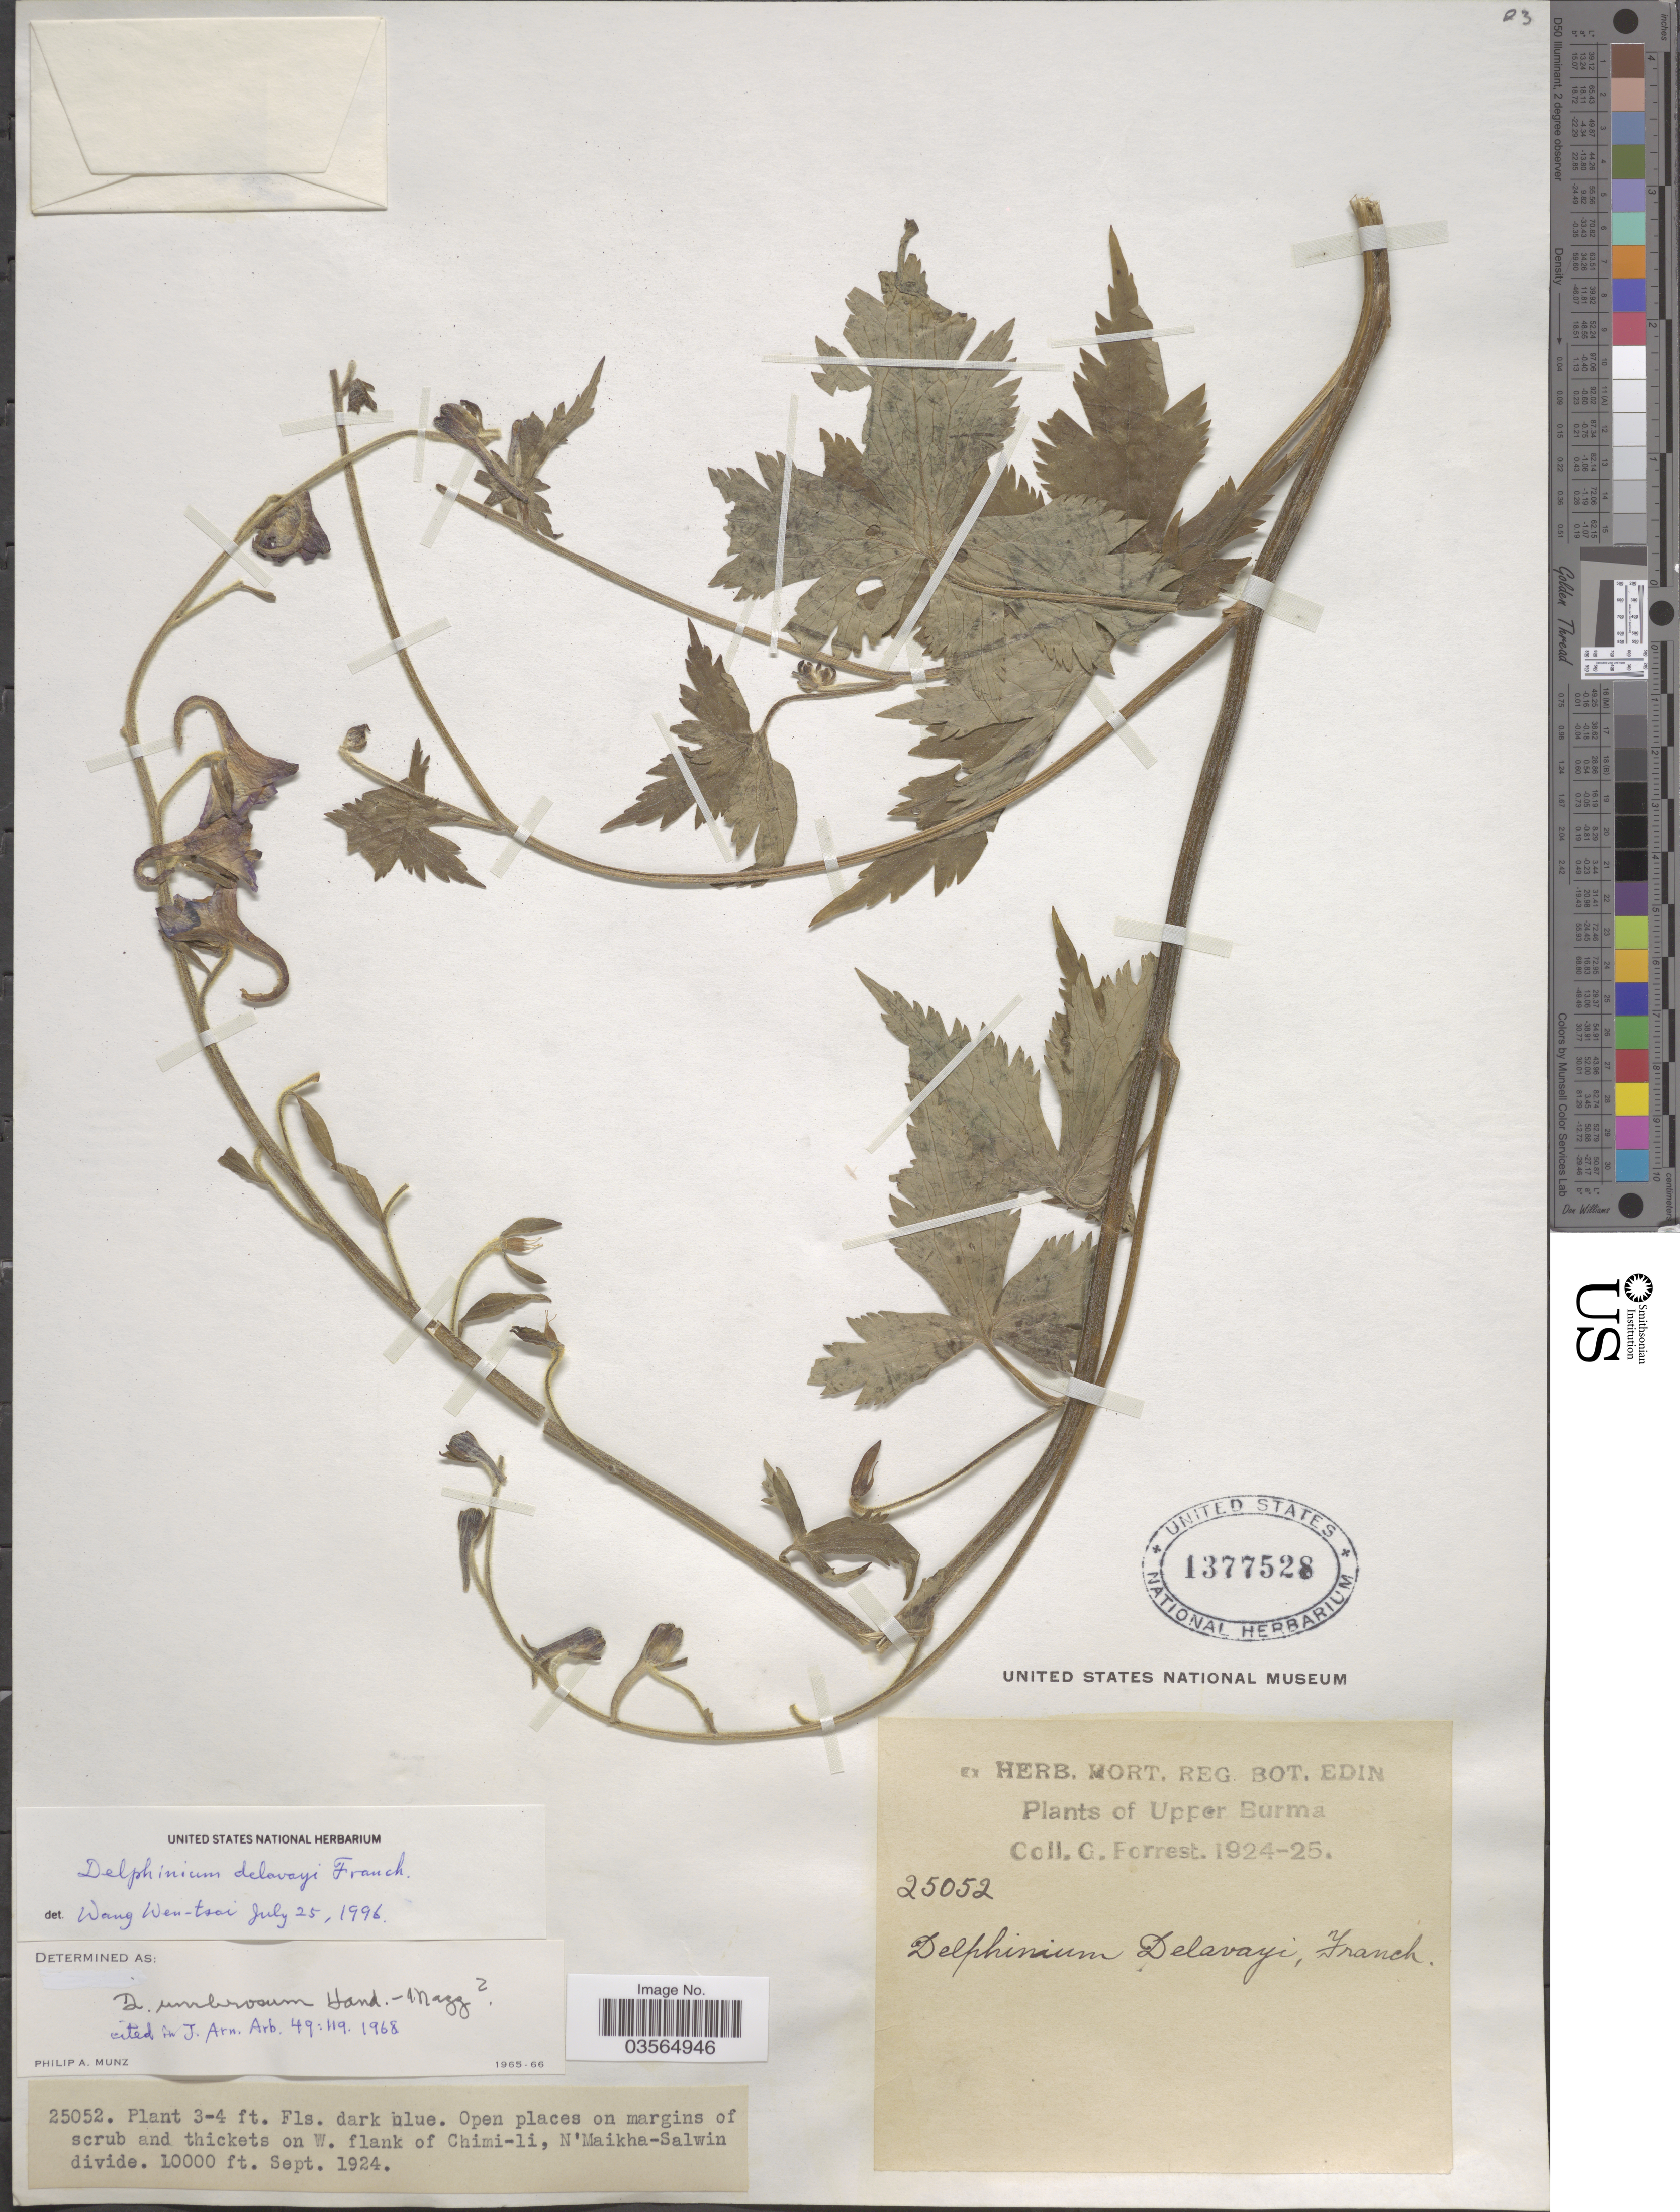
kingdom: Plantae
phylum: Tracheophyta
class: Magnoliopsida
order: Ranunculales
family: Ranunculaceae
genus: Delphinium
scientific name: Delphinium delavayi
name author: Franch.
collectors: G. Forrest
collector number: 25052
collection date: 1924-09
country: Myanmar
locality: Upper Burma. W. flank of Chimi-li, N'Maikha-Salwin divide.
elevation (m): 3048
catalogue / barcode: US 1377528